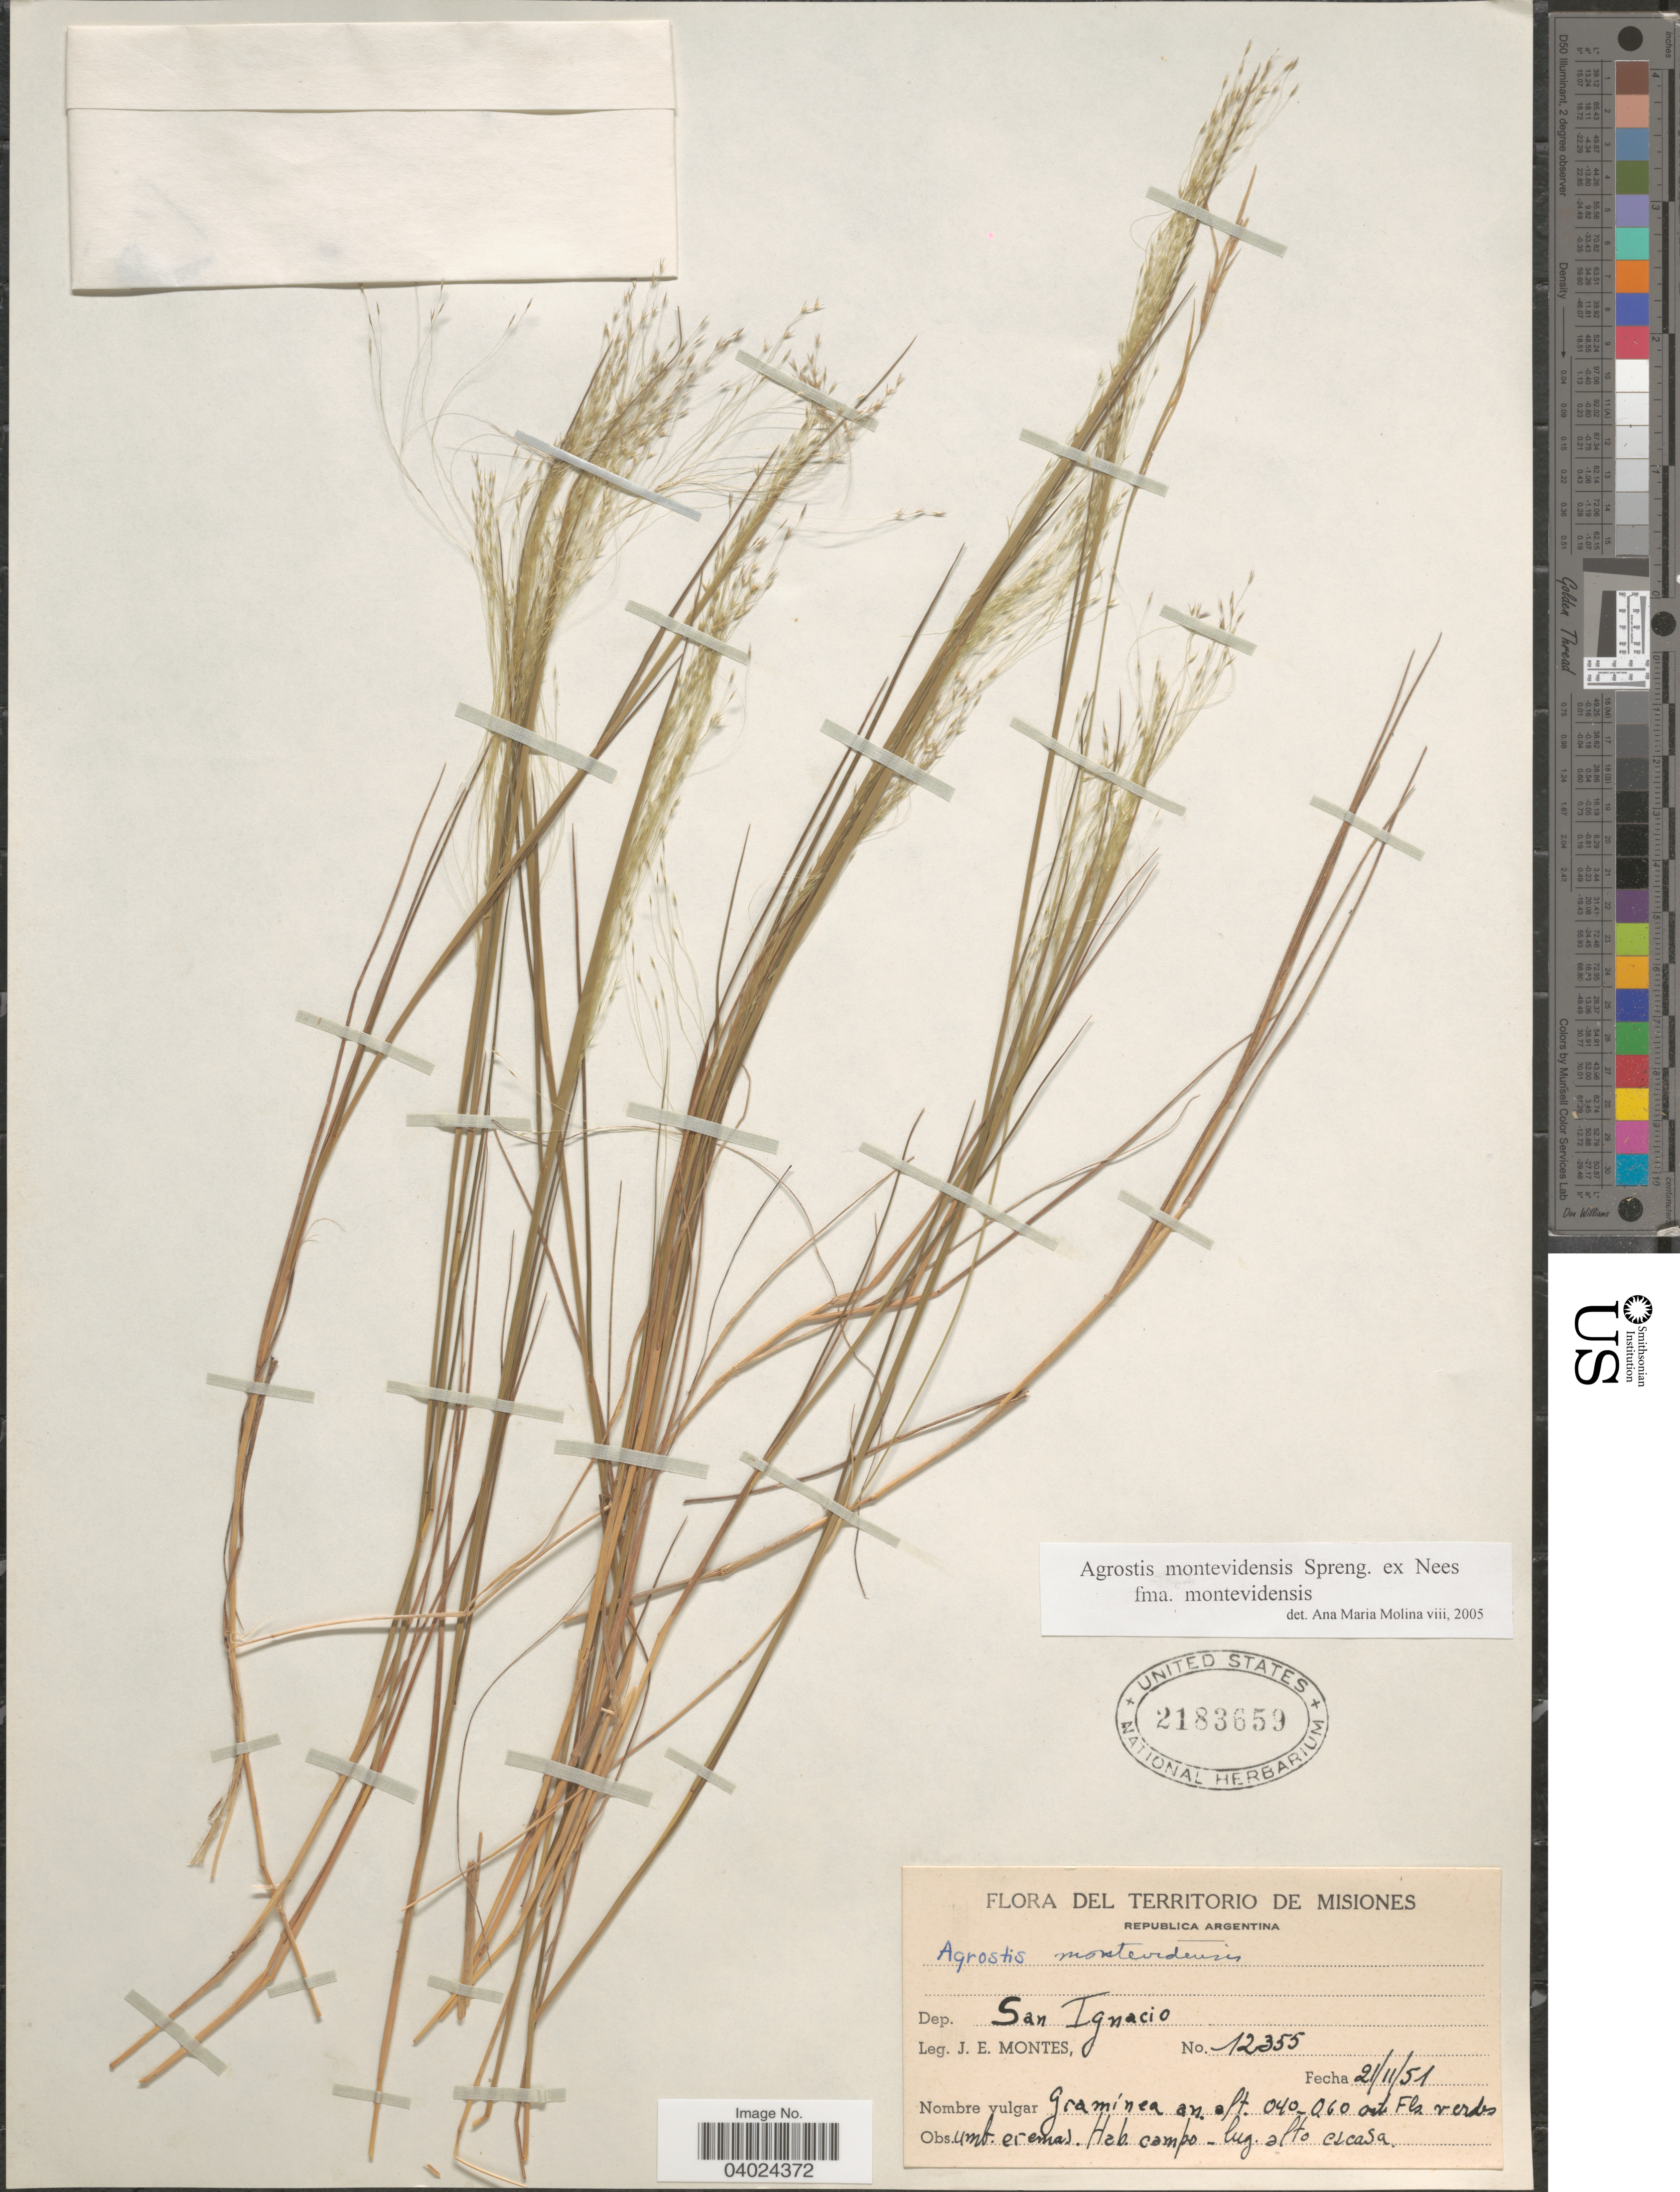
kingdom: Plantae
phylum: Tracheophyta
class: Liliopsida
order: Poales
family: Poaceae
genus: Agrostis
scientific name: Agrostis montevidensis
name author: A. Spreng. ex Nees in Mart.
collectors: J. E. Montes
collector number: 12355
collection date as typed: Transcribed d/m/y: 21/11/51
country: Argentina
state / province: Misiones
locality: Territorio de Misiones. Dep. San Ignacio.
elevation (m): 0.4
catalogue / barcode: US 2183659